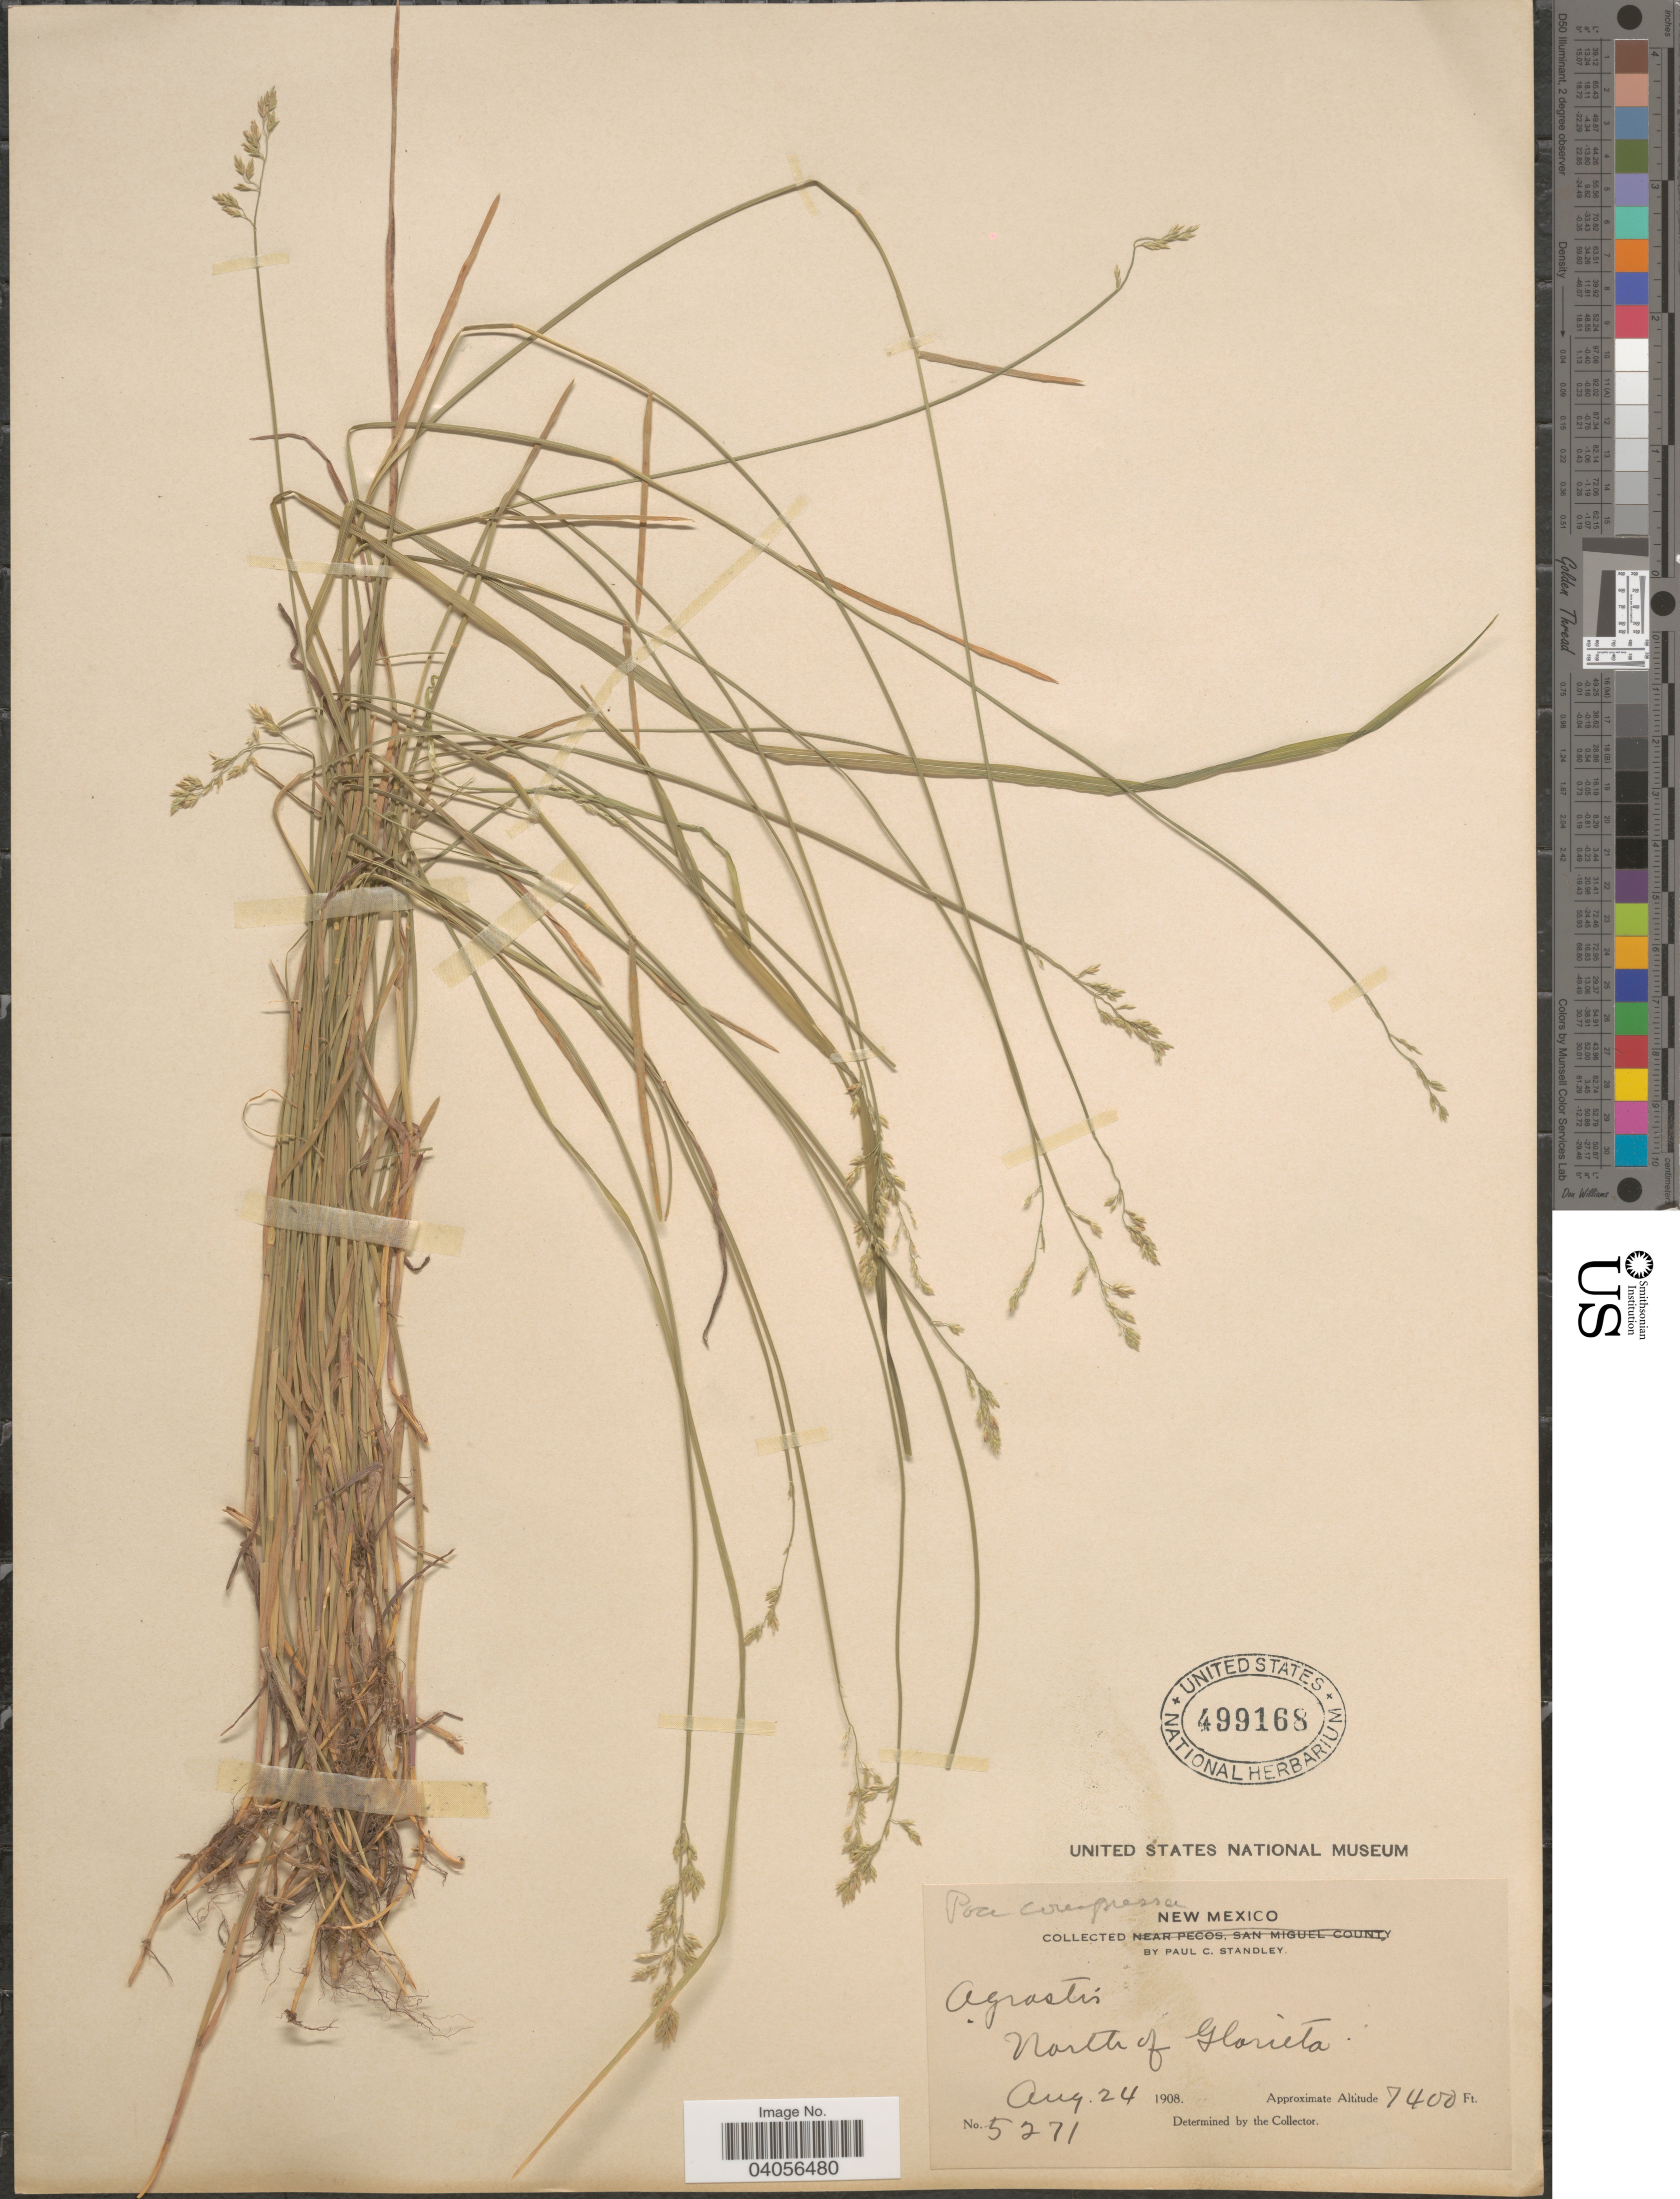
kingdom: Plantae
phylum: Tracheophyta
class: Liliopsida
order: Poales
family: Poaceae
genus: Poa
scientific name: Poa compressa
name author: L.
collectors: P. C. Standley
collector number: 5271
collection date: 1908-08-24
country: United States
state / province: New Mexico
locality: North of Glorieta.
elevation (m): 2256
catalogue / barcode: US 499168